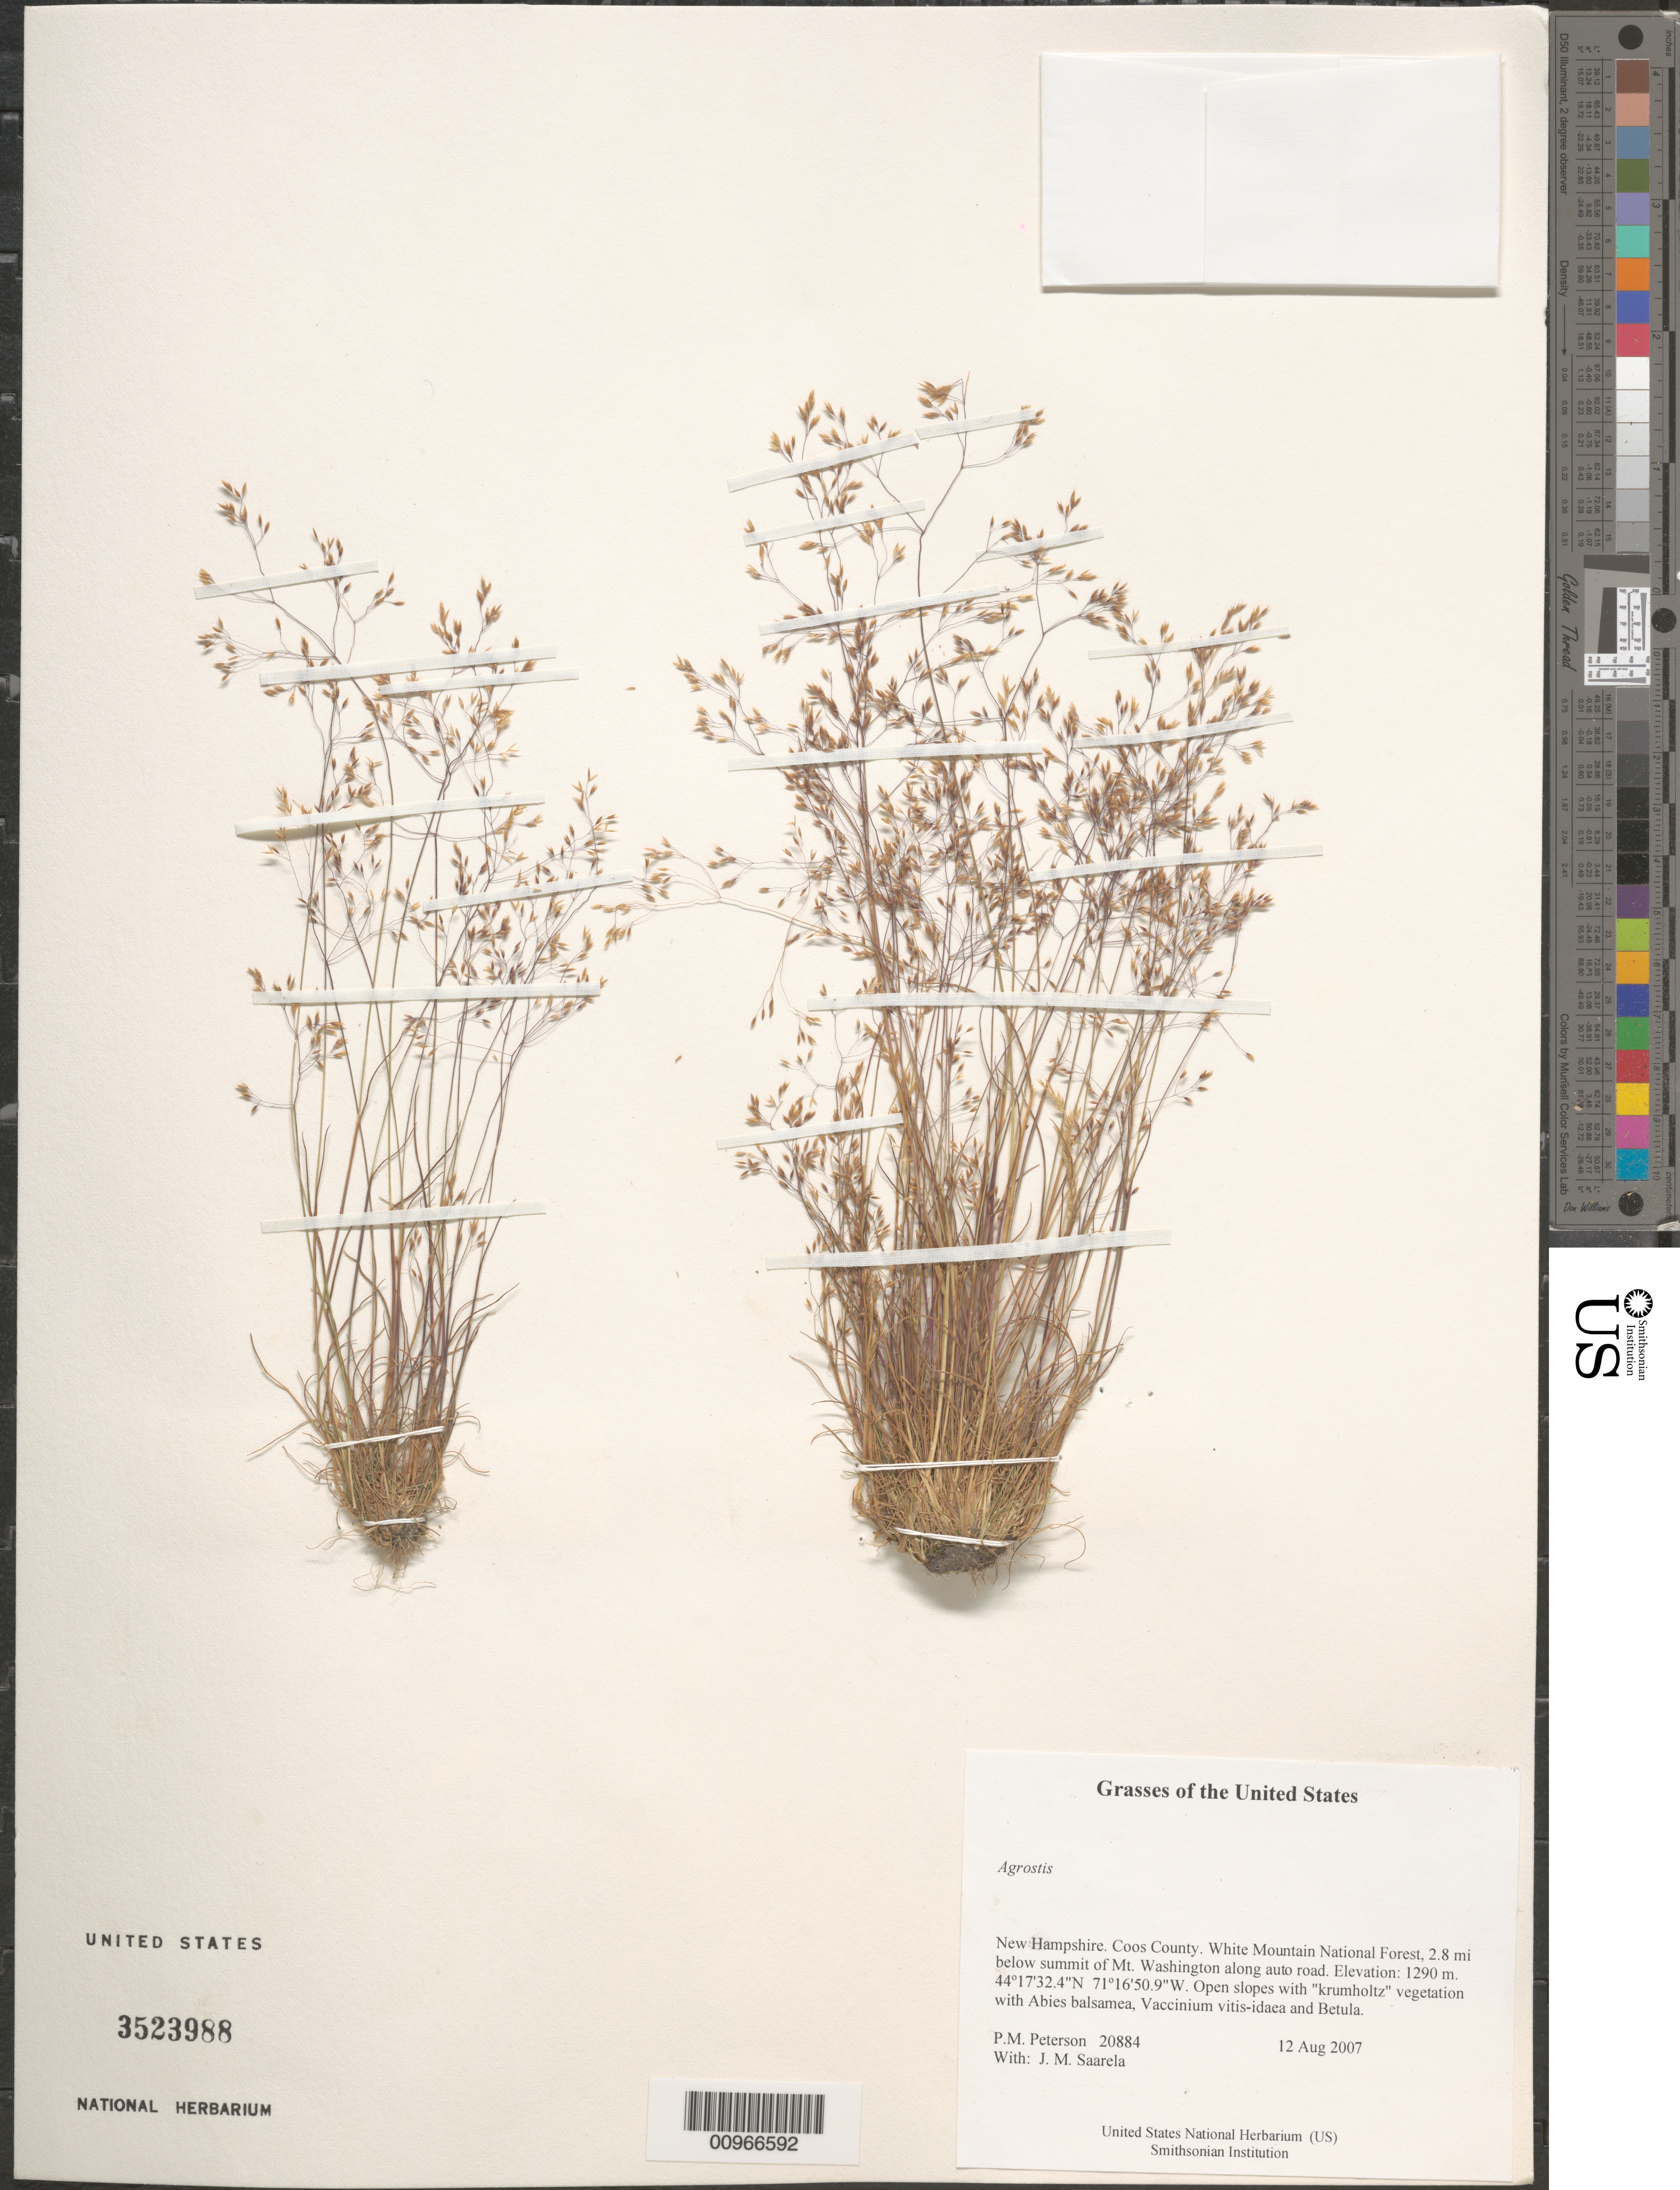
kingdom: Plantae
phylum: Tracheophyta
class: Liliopsida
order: Poales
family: Poaceae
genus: Agrostis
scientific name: Agrostis mertensii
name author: Trin.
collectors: P. M. Peterson & J. Saarela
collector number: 20884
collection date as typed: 12 Aug 2007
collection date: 2007-08-12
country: United States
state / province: New Hampshire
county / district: Coos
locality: White Mountain National Forest, 2.8 mi below summit of Mt. Washington along auto road.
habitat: Open slopes with "krumholtz" vegetation with Abies balsamea, Vaccinium vitis-idaea and Betula.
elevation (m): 1290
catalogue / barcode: US 3523988